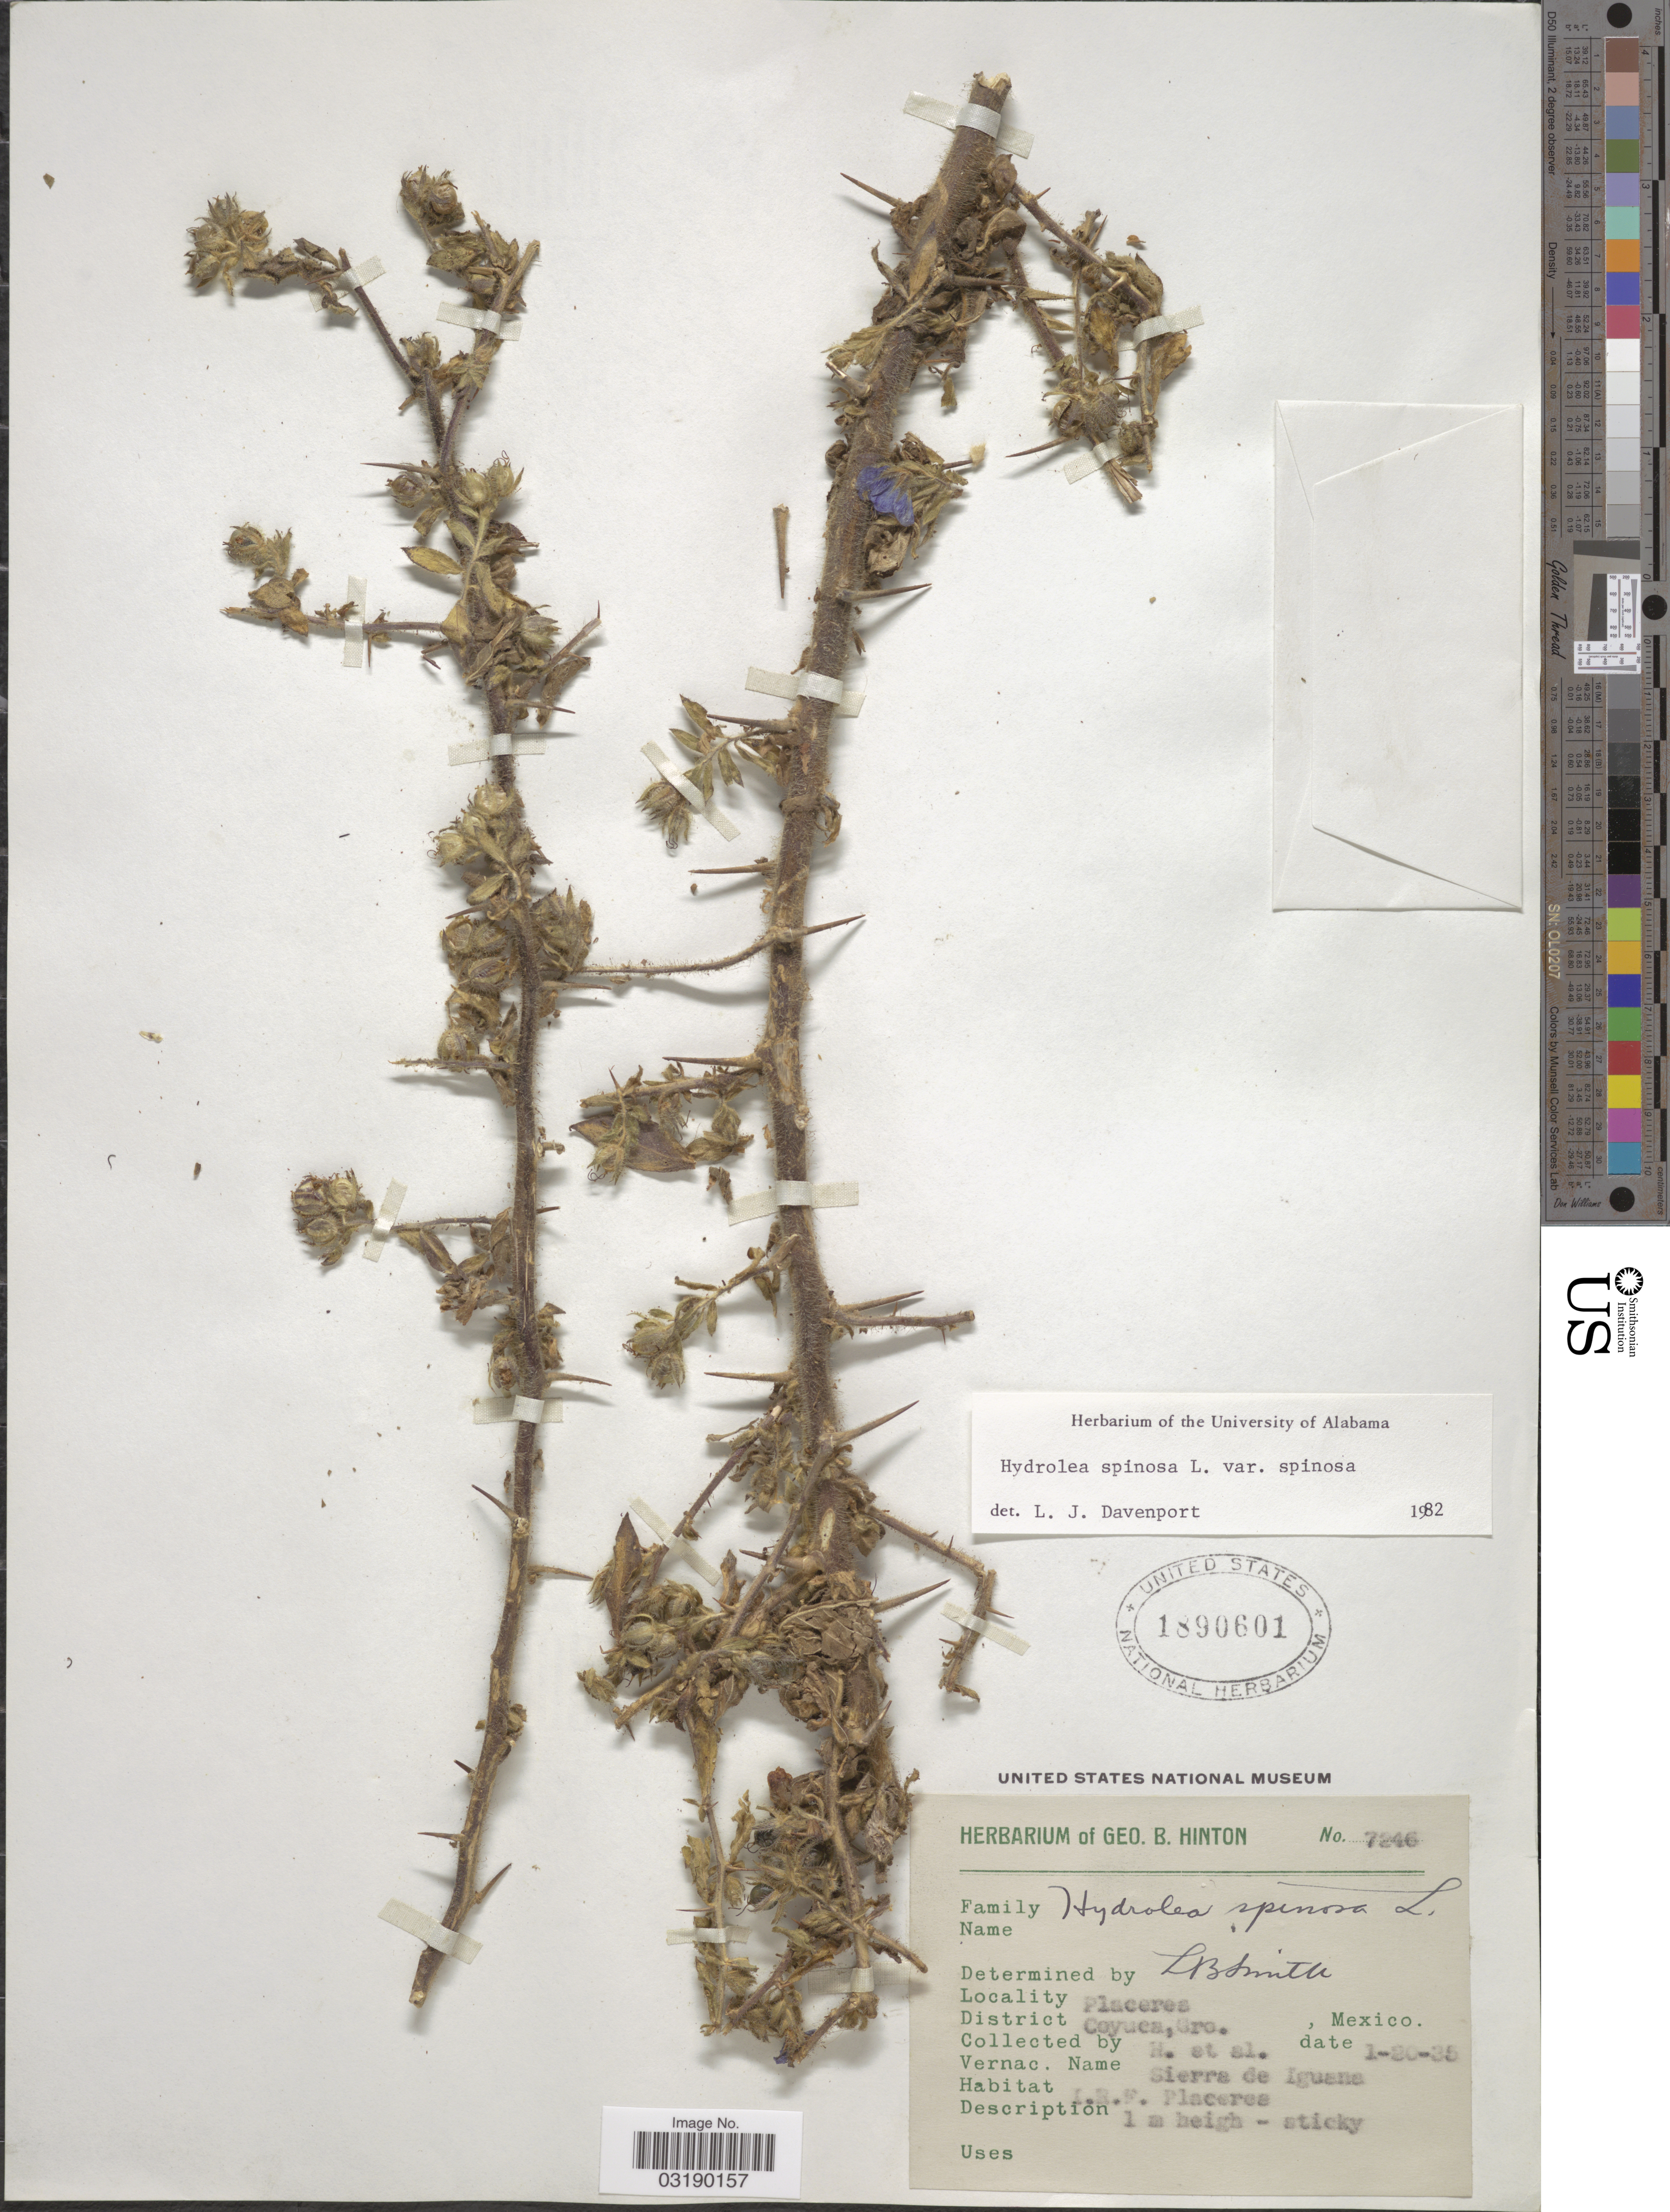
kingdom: Plantae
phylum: Tracheophyta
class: Magnoliopsida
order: Solanales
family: Hydroleaceae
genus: Hydrolea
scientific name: Hydrolea spinosa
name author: L.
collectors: G. B. Hinton & et al.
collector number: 7246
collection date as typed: Transcribed d/m/y: 20/1/35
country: Mexico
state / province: Guerrero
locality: Placeres. District Coyuca, Gro. Sierra de Iguana. I.R.F. Placeres.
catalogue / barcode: US 1890601